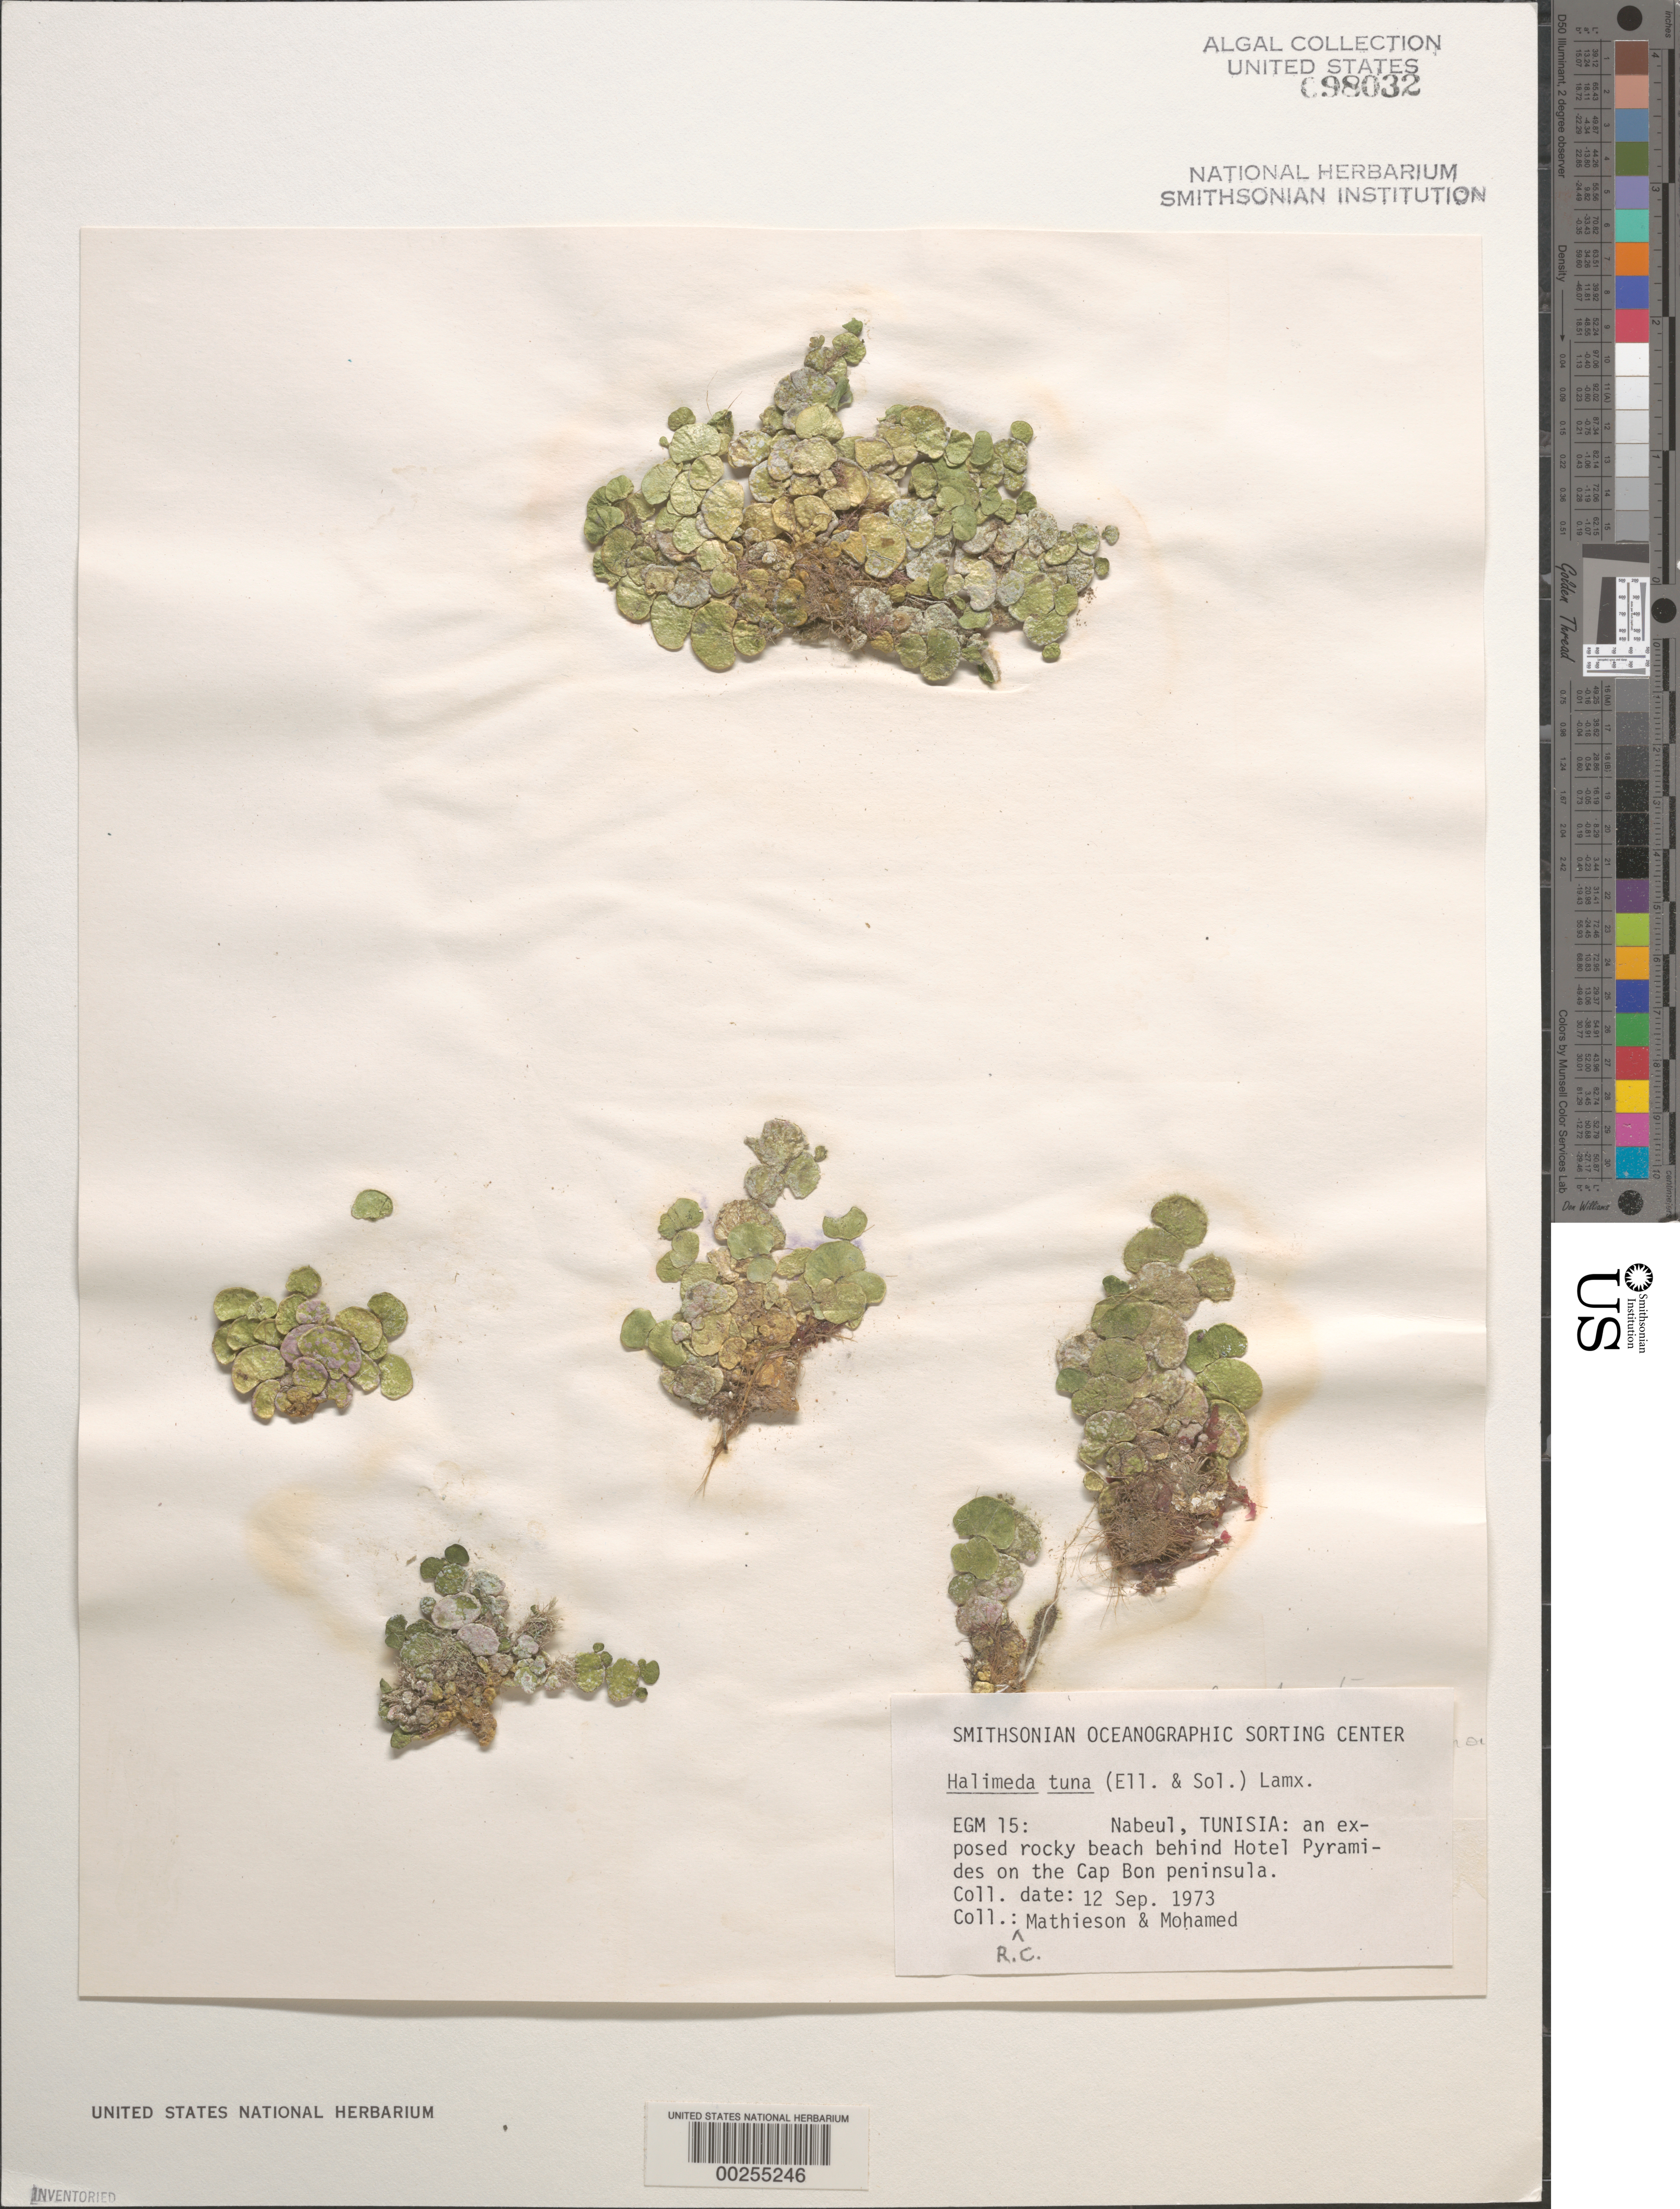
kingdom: Plantae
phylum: Chlorophyta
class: Ulvophyceae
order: Bryopsidales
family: Halimedaceae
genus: Halimeda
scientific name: Halimeda tuna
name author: (J. Ellis & Sol.) J.V.Lamouroux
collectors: R. Mathieson & -. Mohamed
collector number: EGM 15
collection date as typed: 12 Sep 1973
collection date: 1973-09-12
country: Tunisia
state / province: Nabeul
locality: Nabeul, behind Hotel Pyramid, Cap Bon peninsula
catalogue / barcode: US 98032